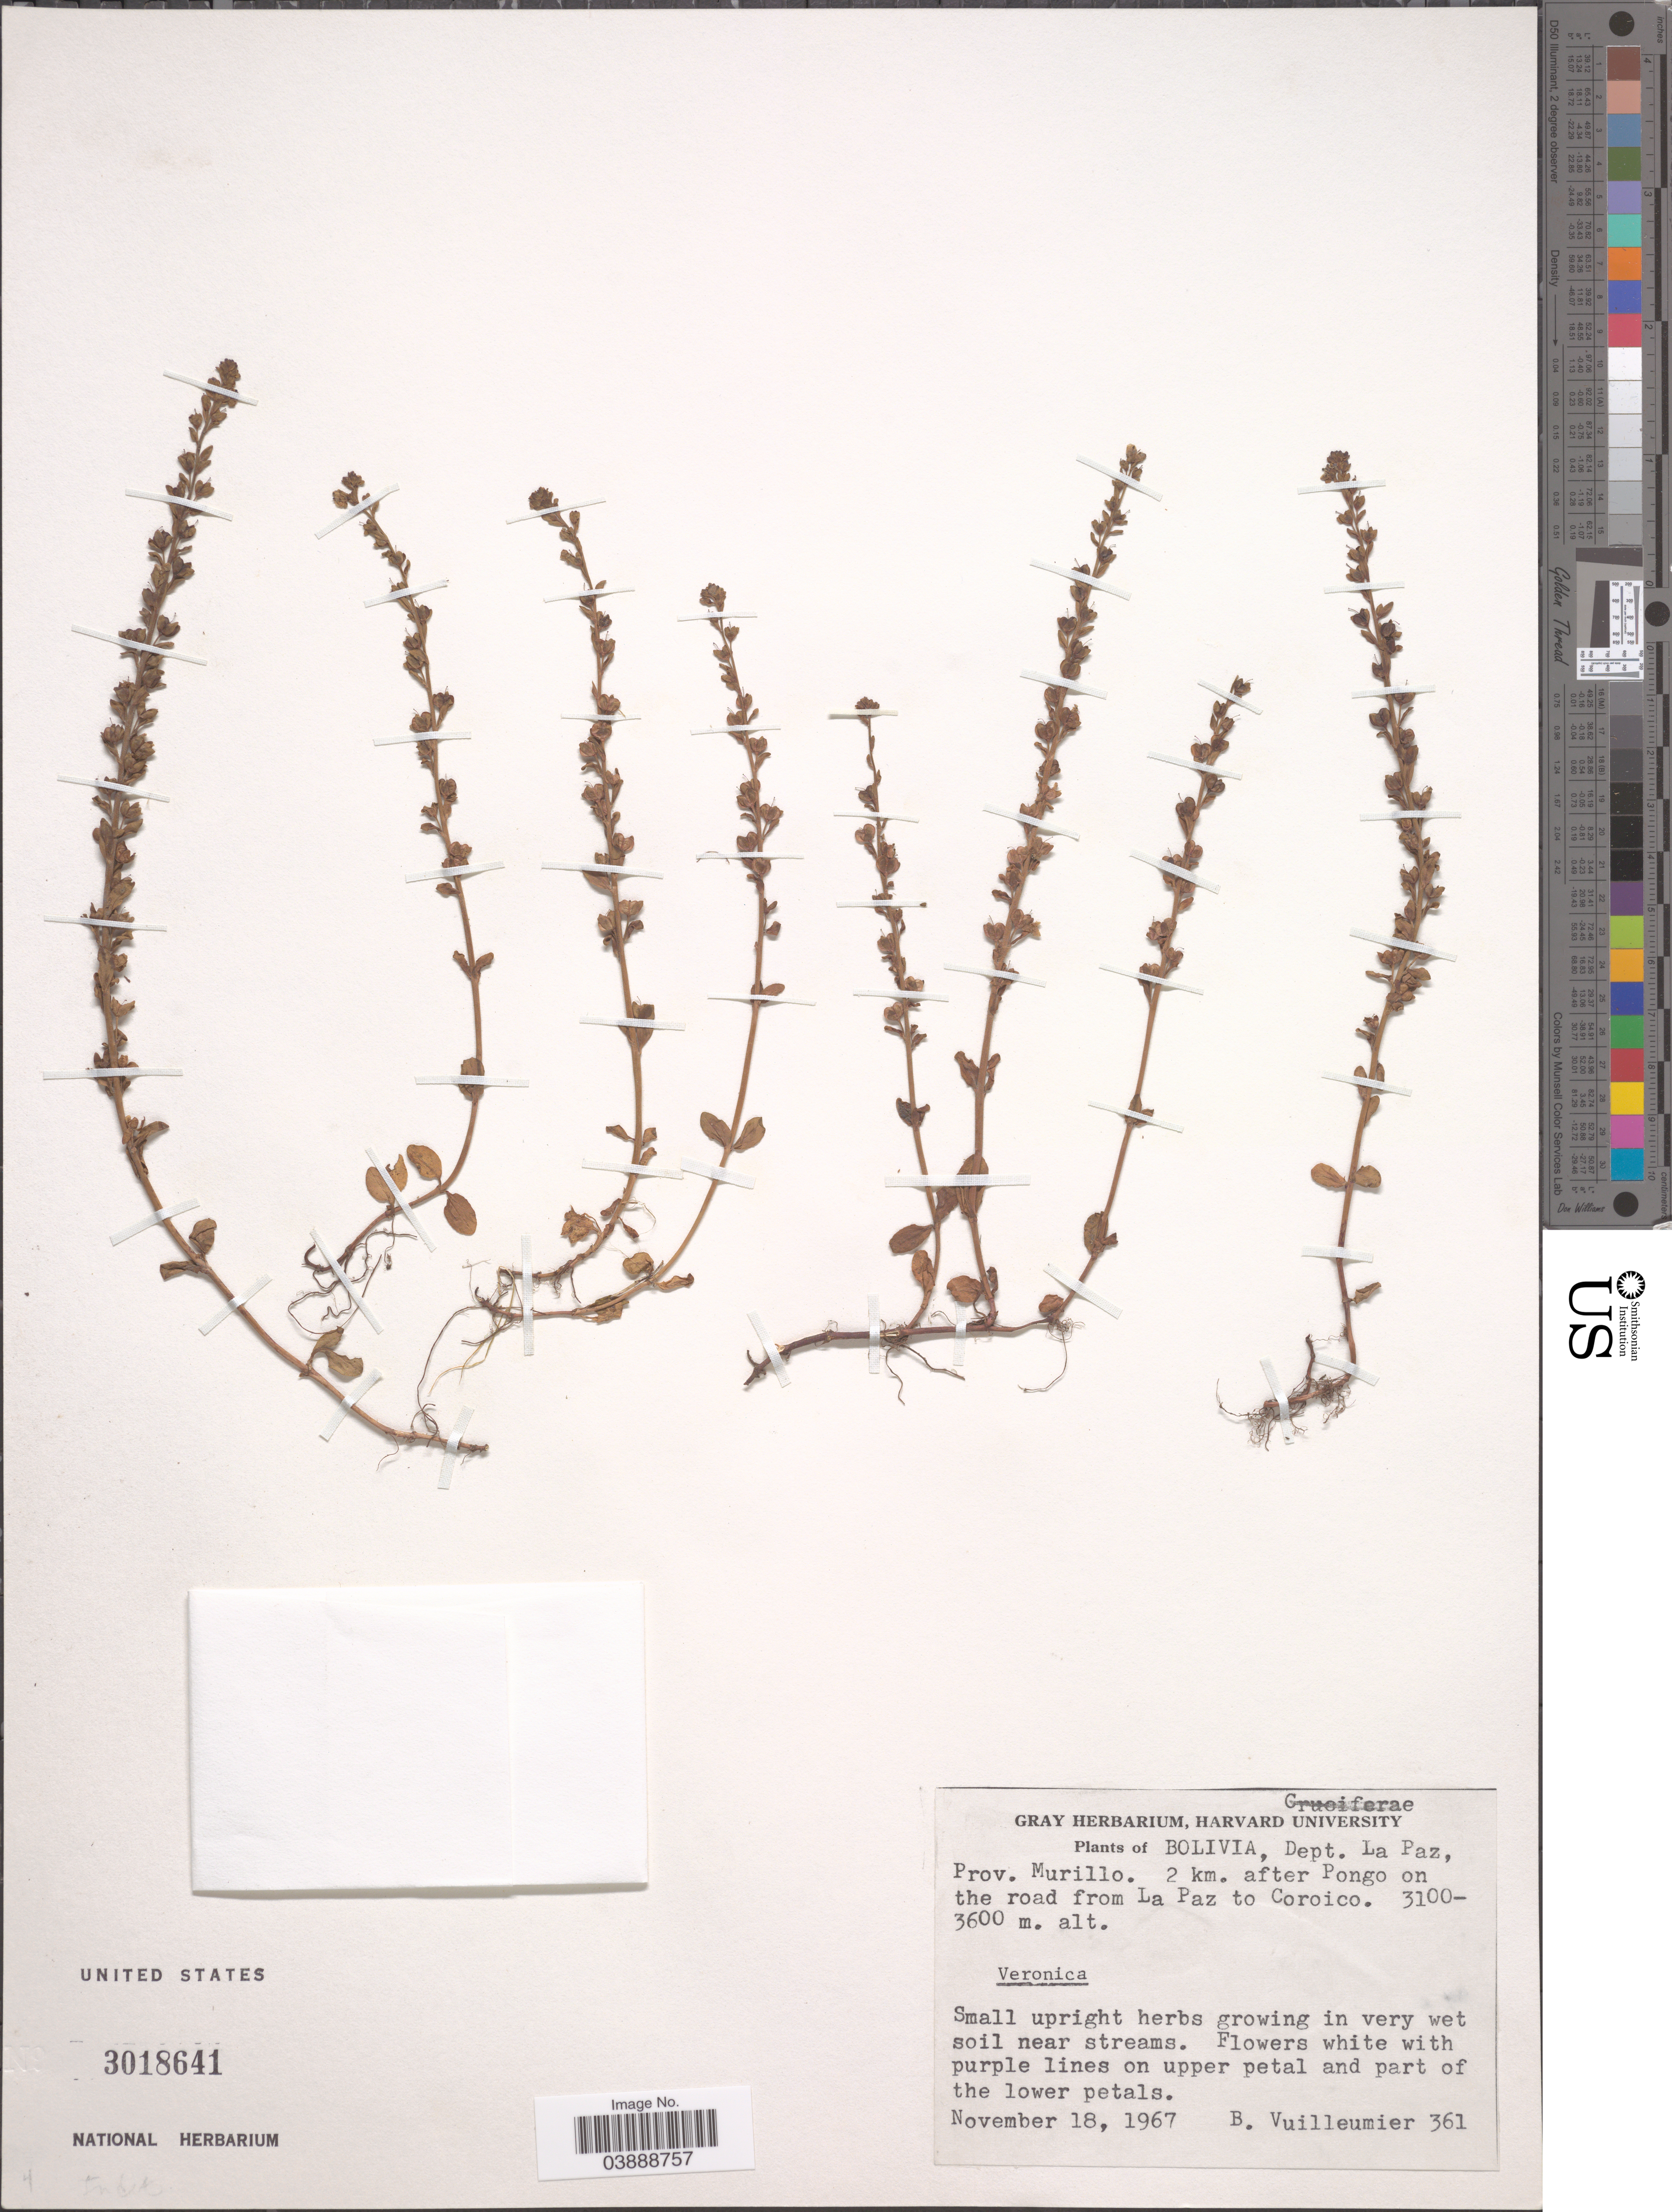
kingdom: Plantae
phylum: Tracheophyta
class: Magnoliopsida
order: Lamiales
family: Plantaginaceae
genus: Veronica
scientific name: Veronica serpyllifolia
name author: L.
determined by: Albach, Dirk C.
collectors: B. Vuilleumier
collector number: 361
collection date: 1967-11-18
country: Bolivia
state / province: La Paz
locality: Dept. La Paz, Prov. Murillo. 2 km. after Pongo on the road from La Paz to Coroico.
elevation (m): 3100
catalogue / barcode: US 3018641